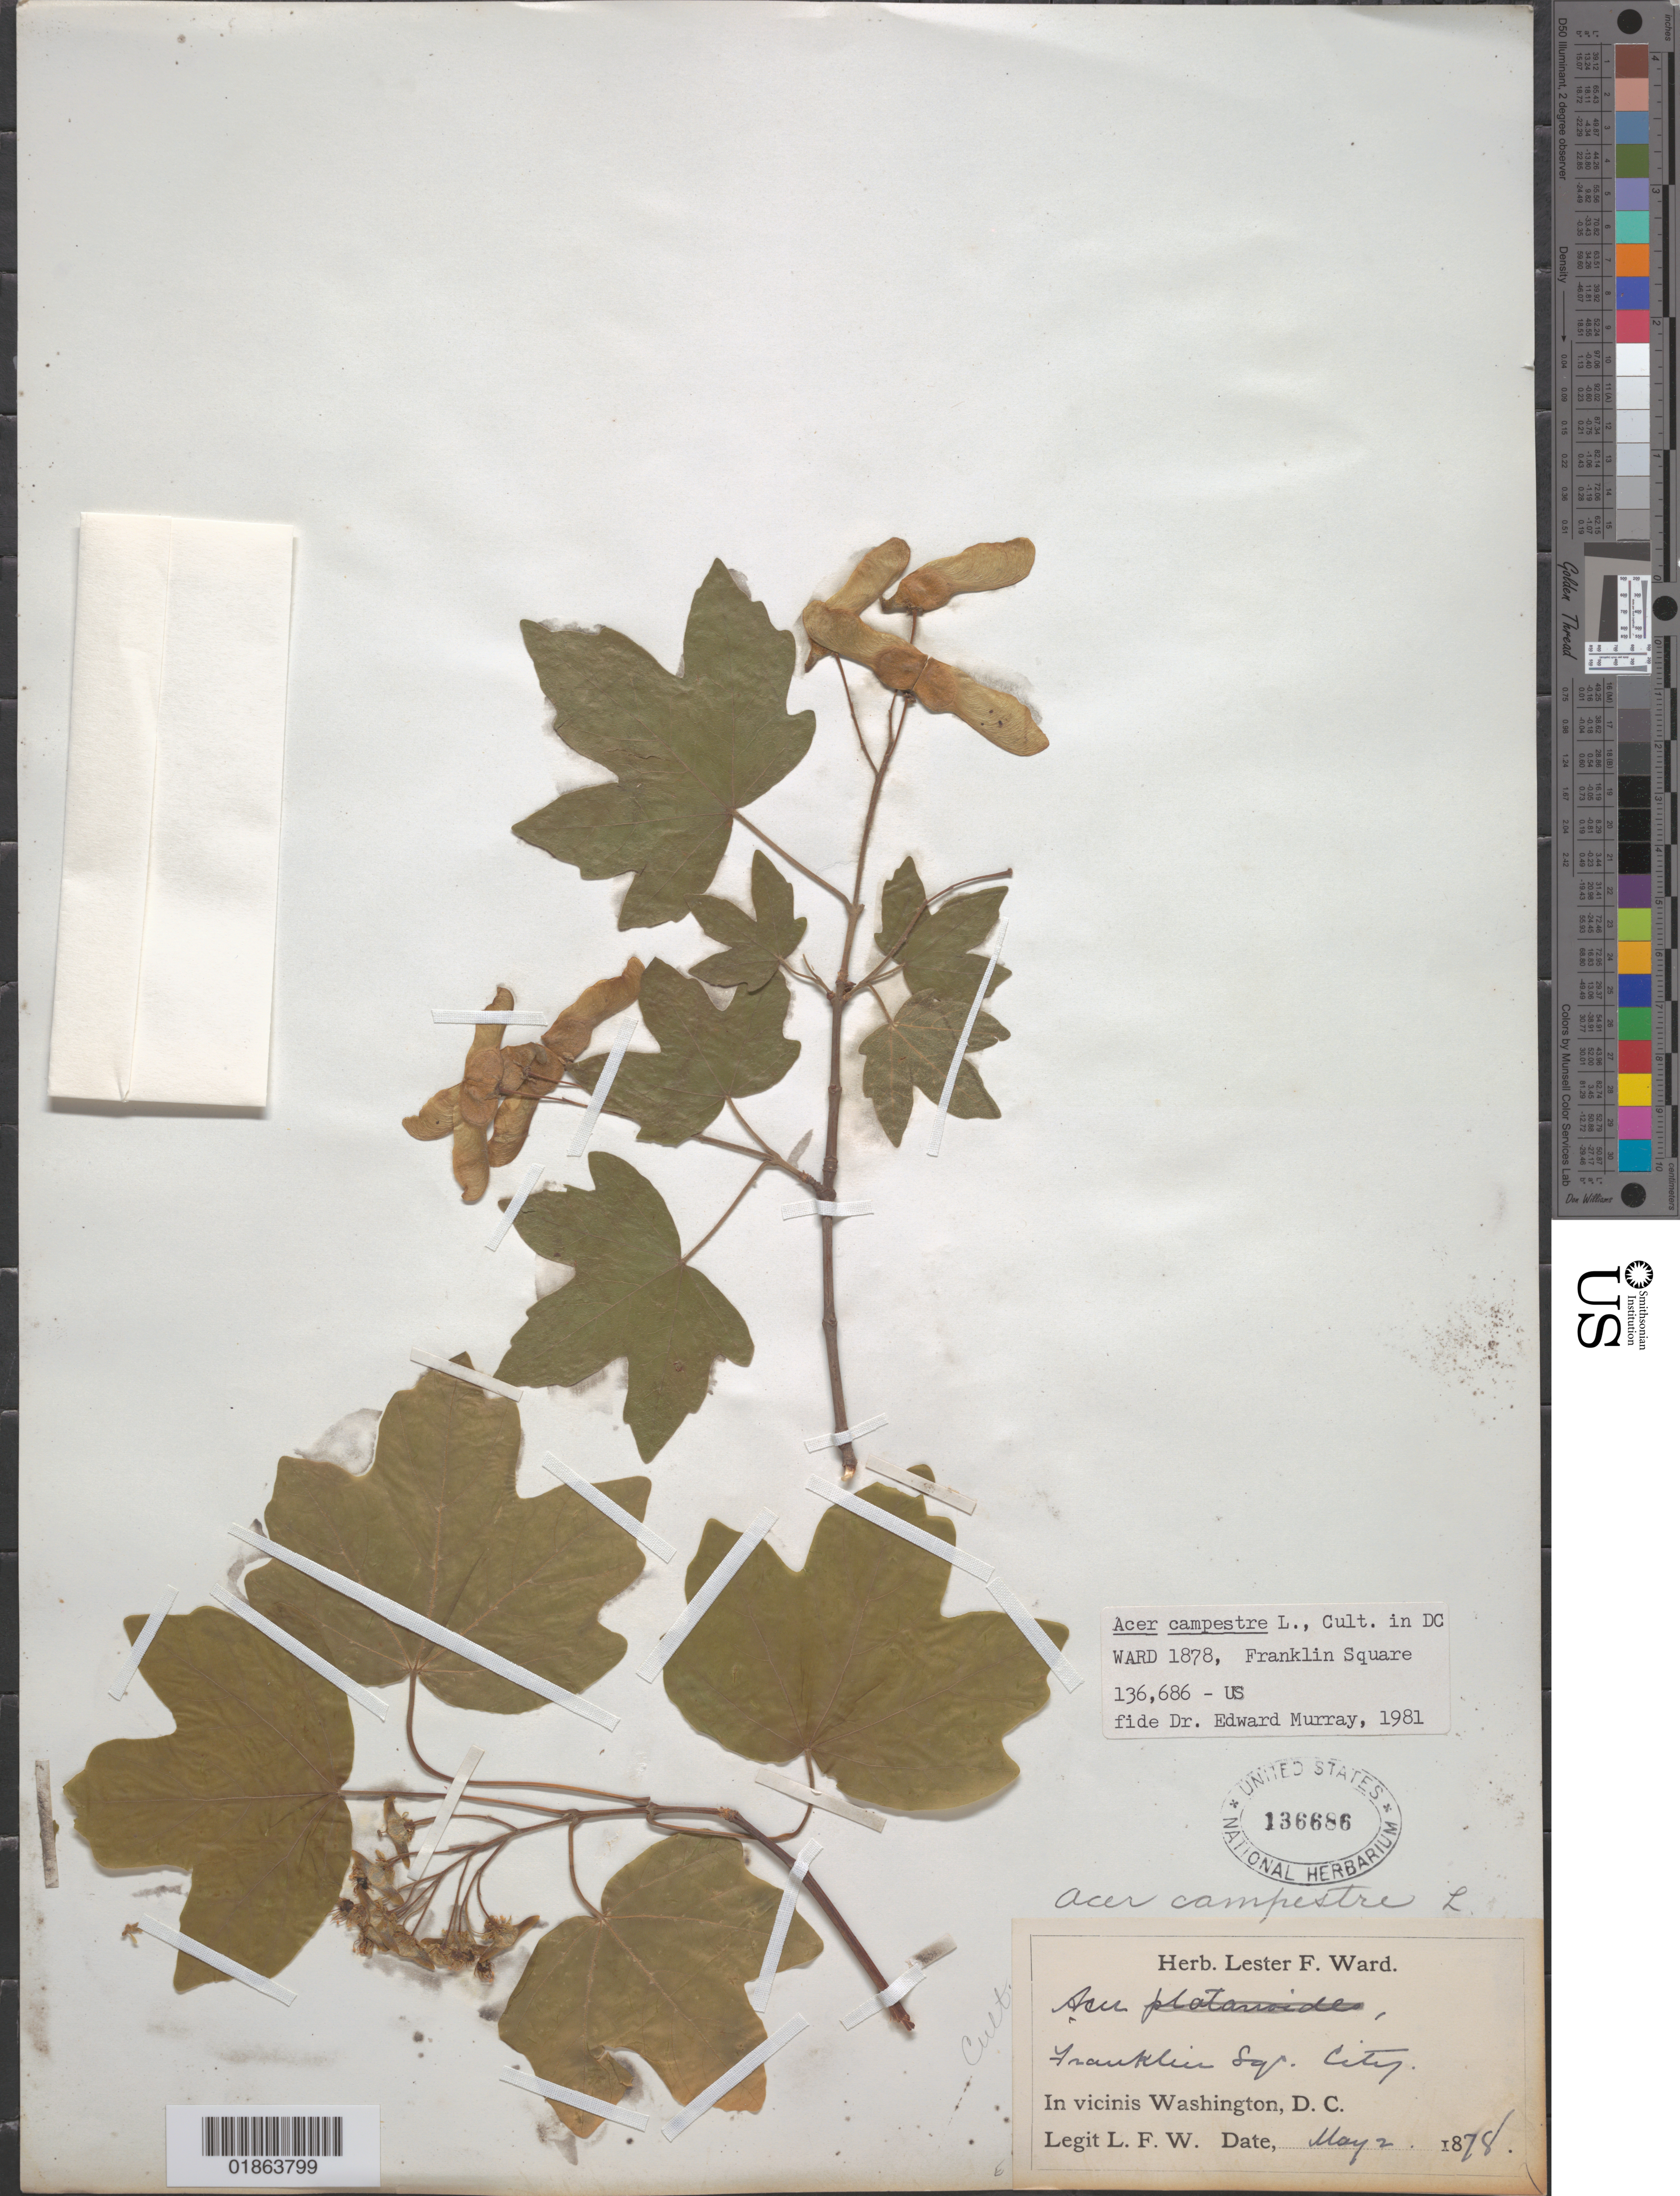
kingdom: Plantae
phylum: Tracheophyta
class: Magnoliopsida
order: Sapindales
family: Sapindaceae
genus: Acer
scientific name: Acer campestre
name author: L.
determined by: Murray, Edward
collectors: L. F. Ward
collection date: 1878-05-02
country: United States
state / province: District of Columbia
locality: Franklin Sq., City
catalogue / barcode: US 136686